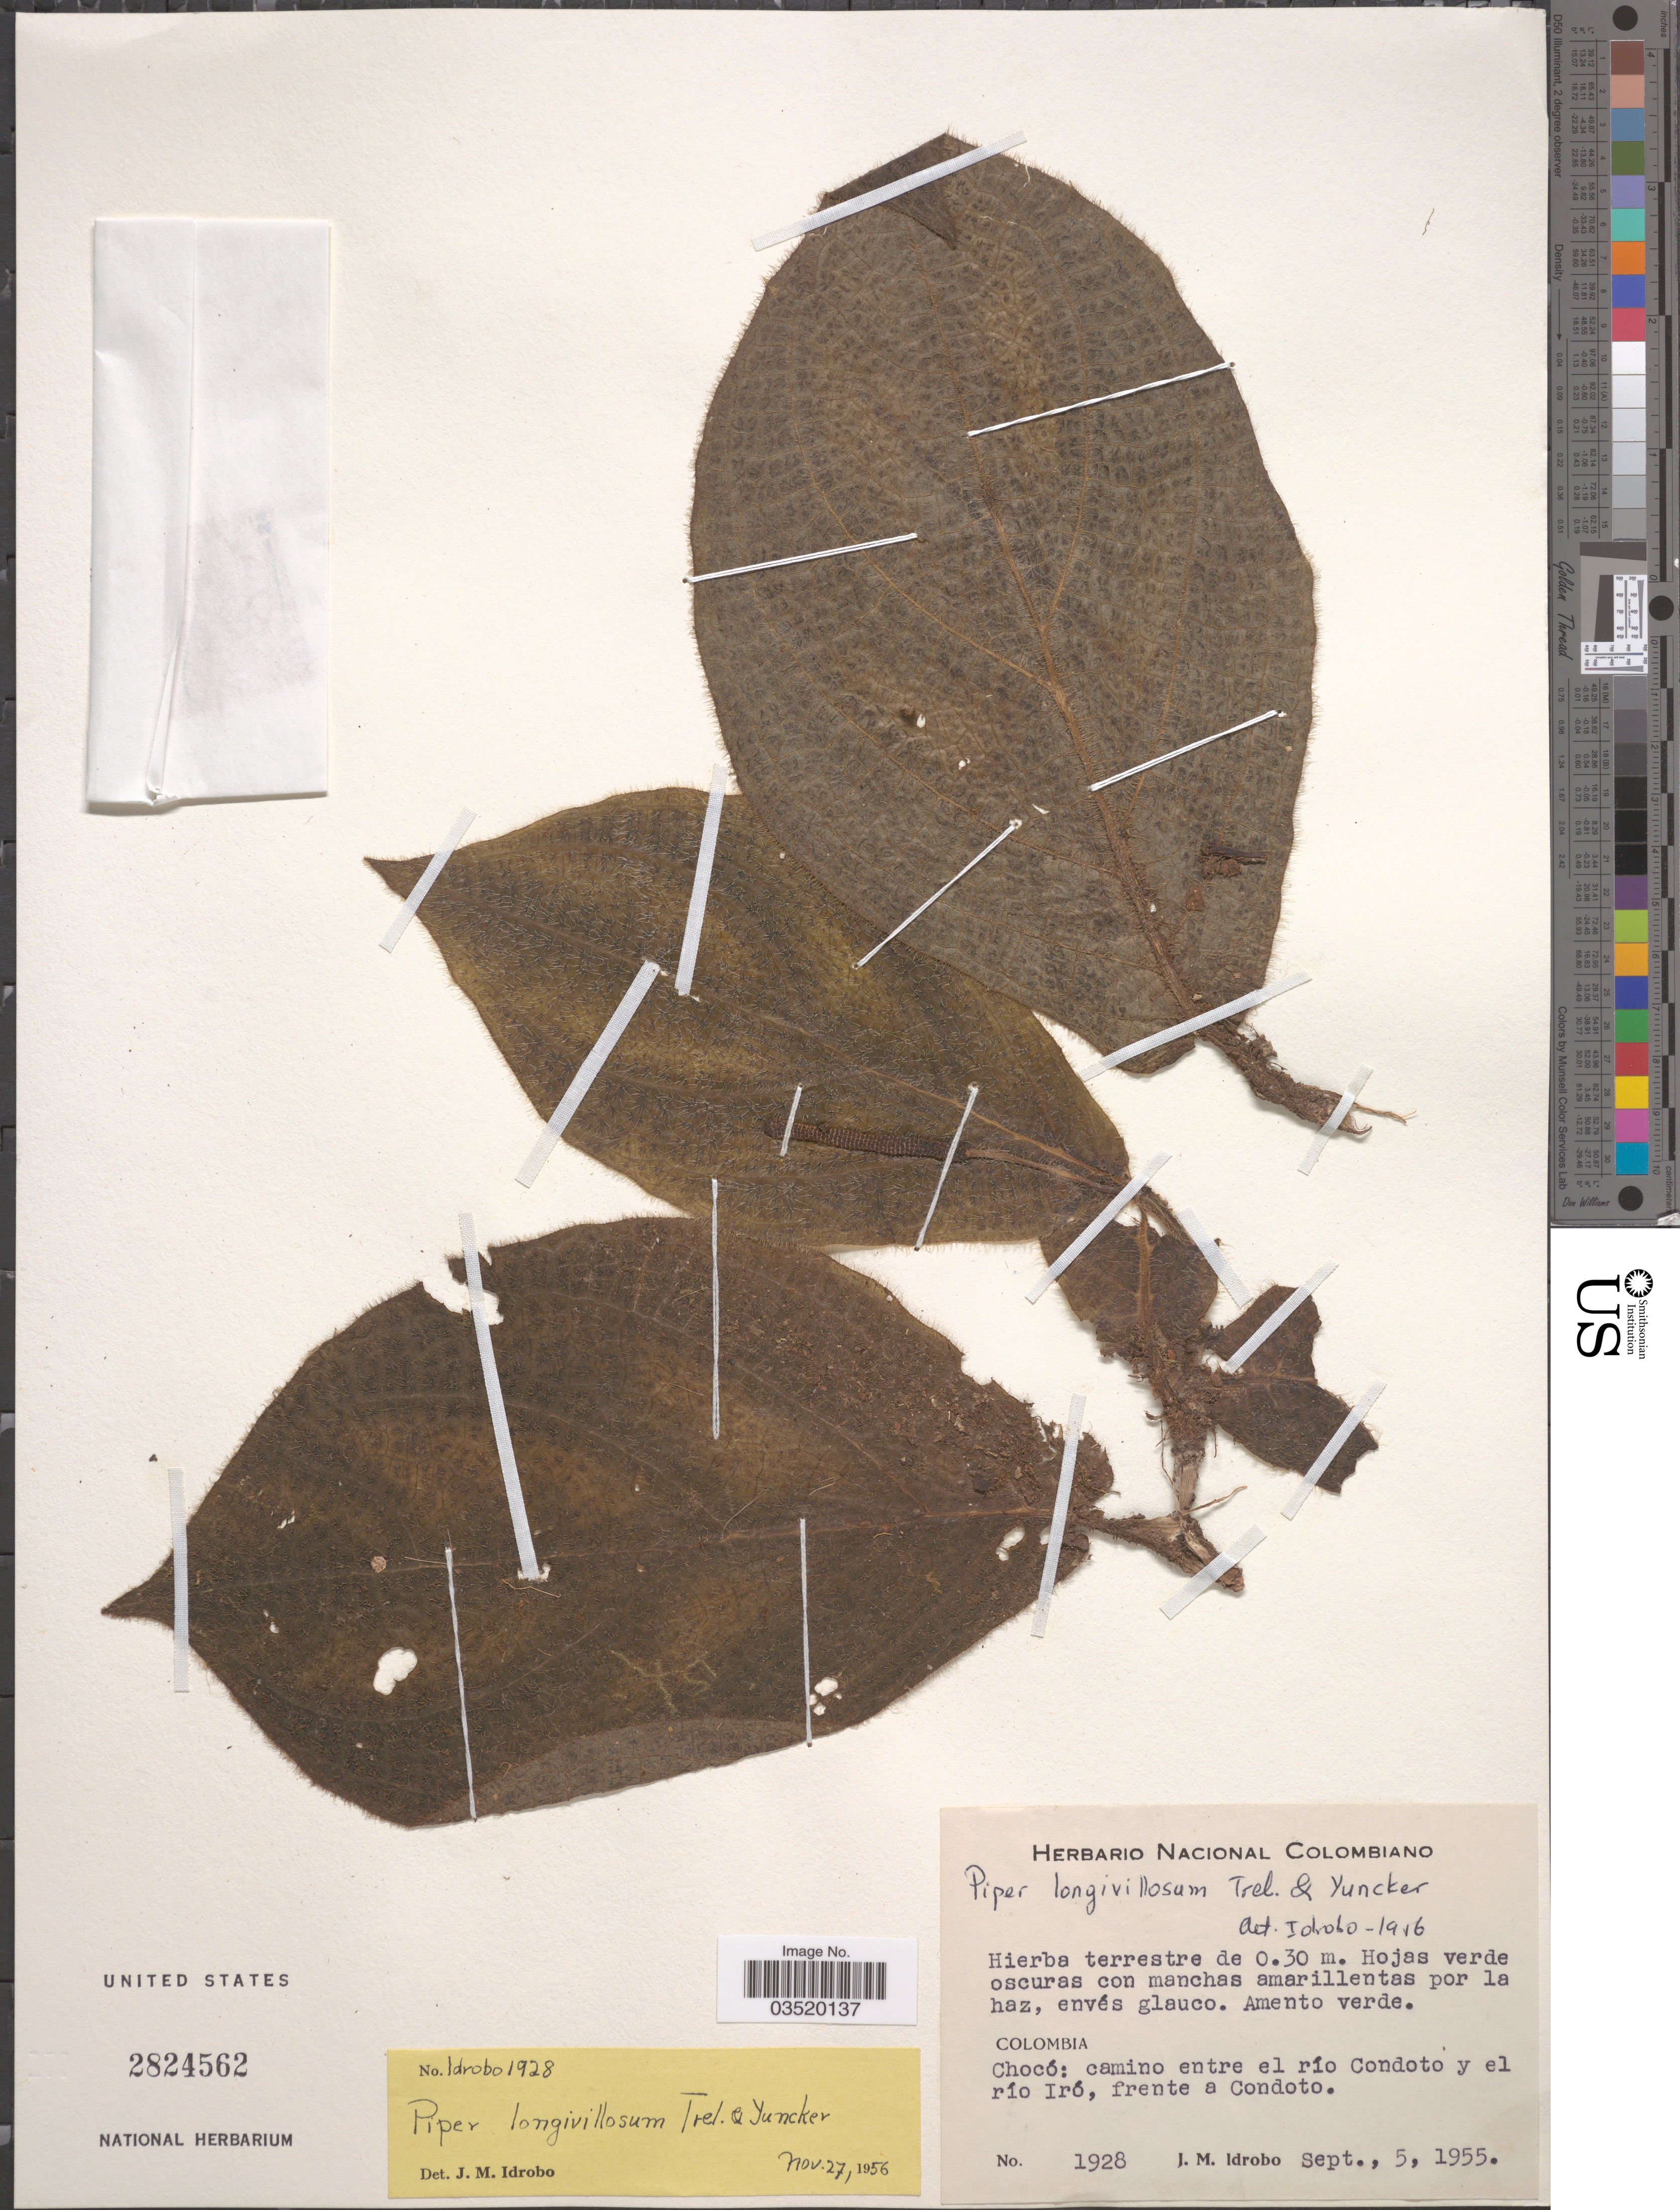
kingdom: Plantae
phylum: Tracheophyta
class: Magnoliopsida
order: Piperales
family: Piperaceae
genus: Piper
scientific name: Piper longivillosum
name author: Trel. & Yunck.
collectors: J. M. Idrobo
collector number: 1928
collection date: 1955-09-05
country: Colombia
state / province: Chocó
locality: Camino entre el río Condoto y el río Iró, frente a Condoto.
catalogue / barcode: US 2824562